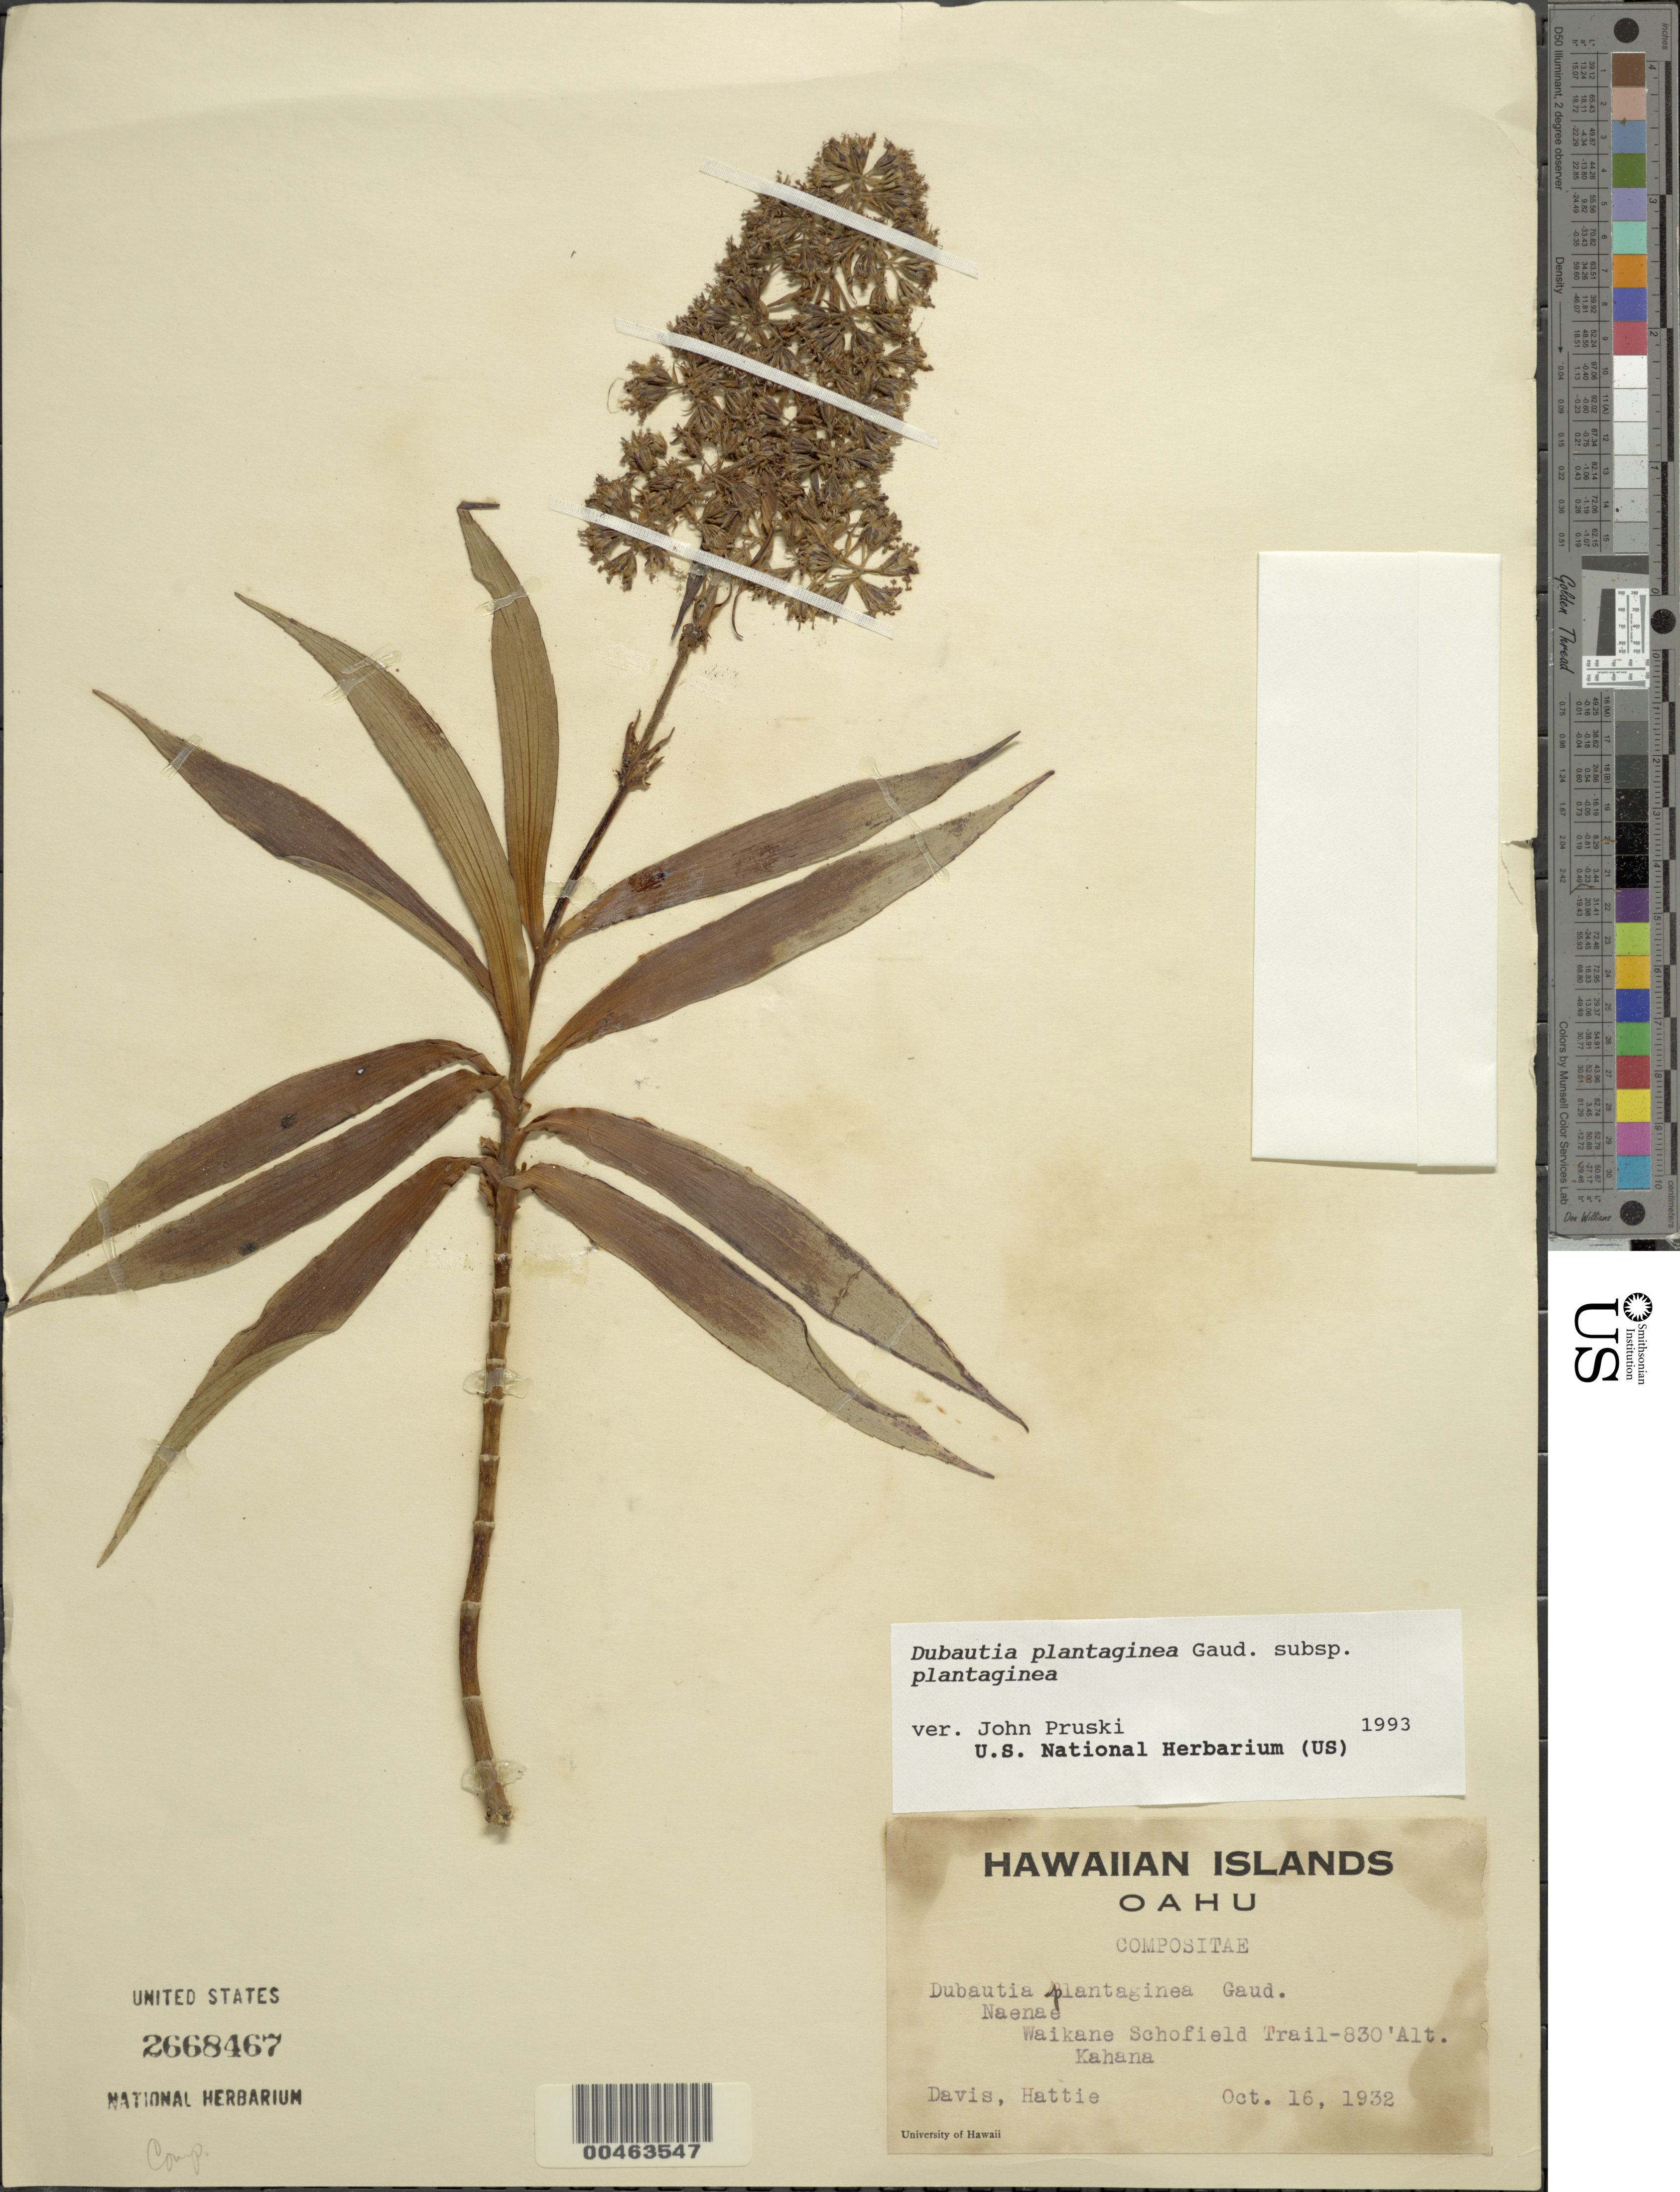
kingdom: Plantae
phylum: Tracheophyta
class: Magnoliopsida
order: Asterales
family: Asteraceae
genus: Dubautia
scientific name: Dubautia plantaginea subsp. plantaginea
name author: Gaudich.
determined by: Pruski, J. F.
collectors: -. Davis & Hattie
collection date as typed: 16 Oct 1932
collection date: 1932-10-16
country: United States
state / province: Hawaii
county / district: Honolulu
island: Oahu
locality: Waikane Schofield Trail, Kahana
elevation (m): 253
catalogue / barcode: US 2668467